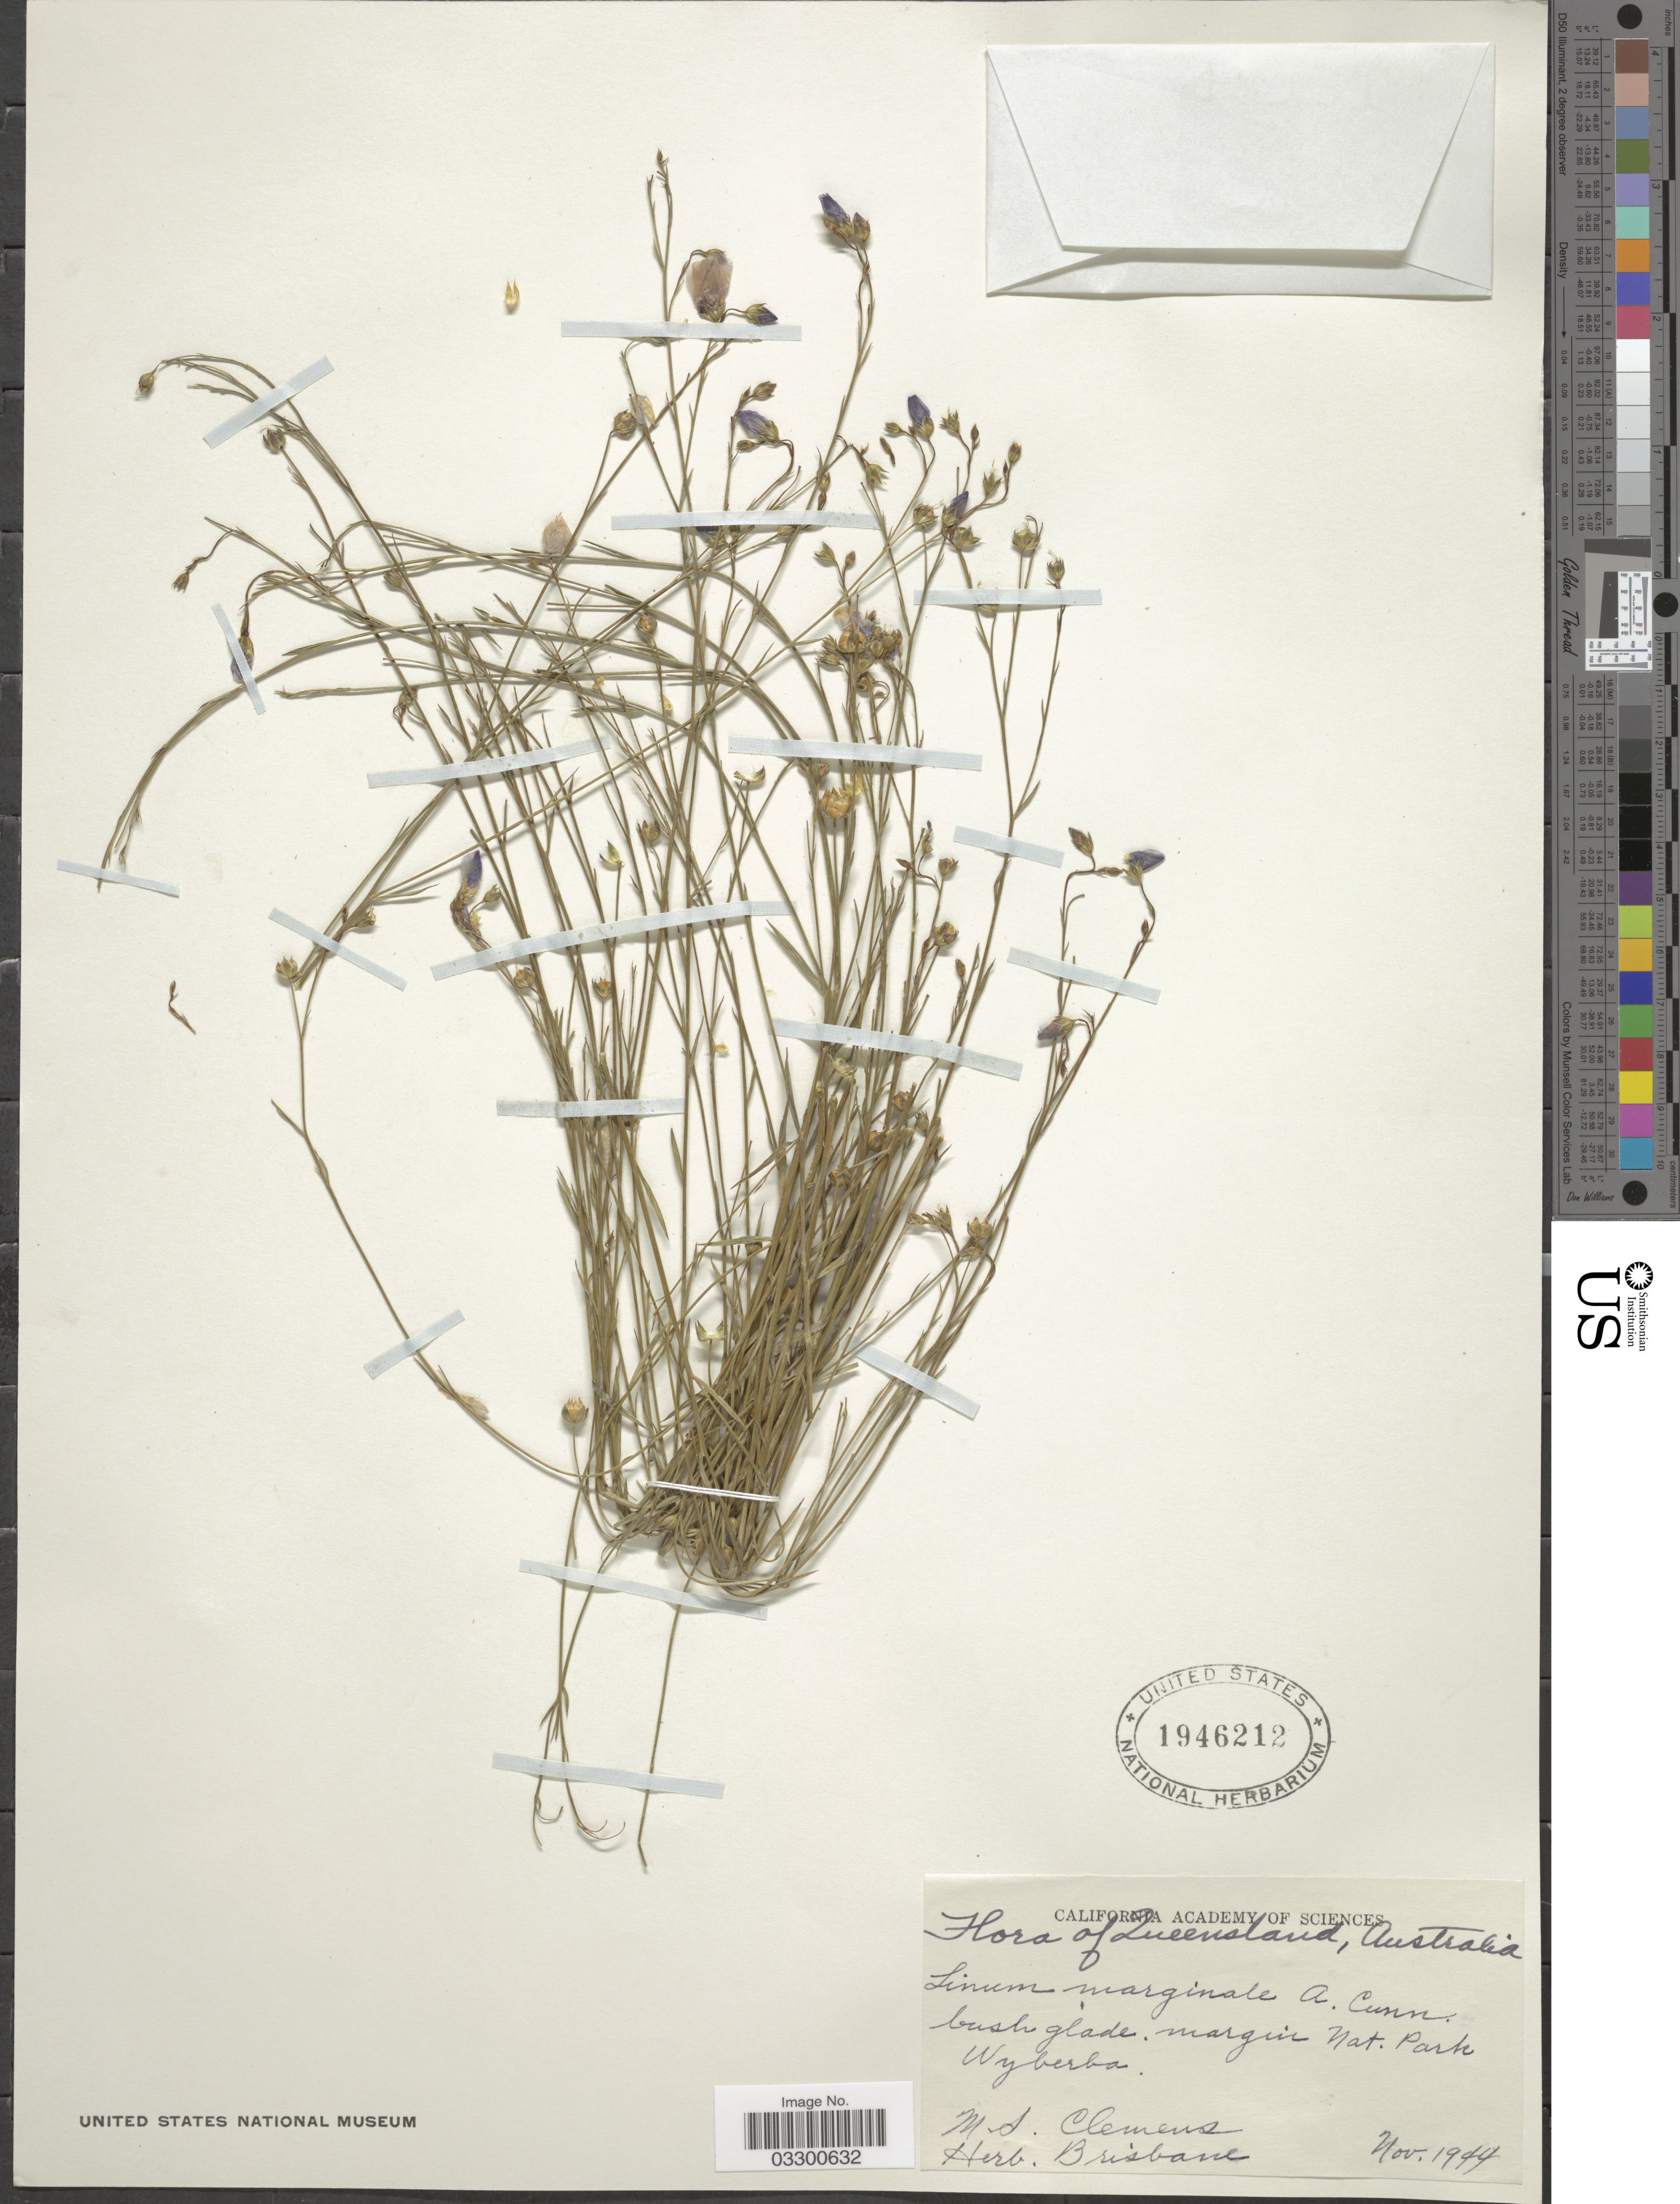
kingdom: Plantae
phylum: Tracheophyta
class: Magnoliopsida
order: Malpighiales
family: Linaceae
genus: Linum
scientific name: Linum marginale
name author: A. Cunn.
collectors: M. S. Clemens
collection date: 1944-11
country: Australia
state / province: Queensland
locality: Bush glade margin Nat. Park Wyberba.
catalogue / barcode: US 1946212